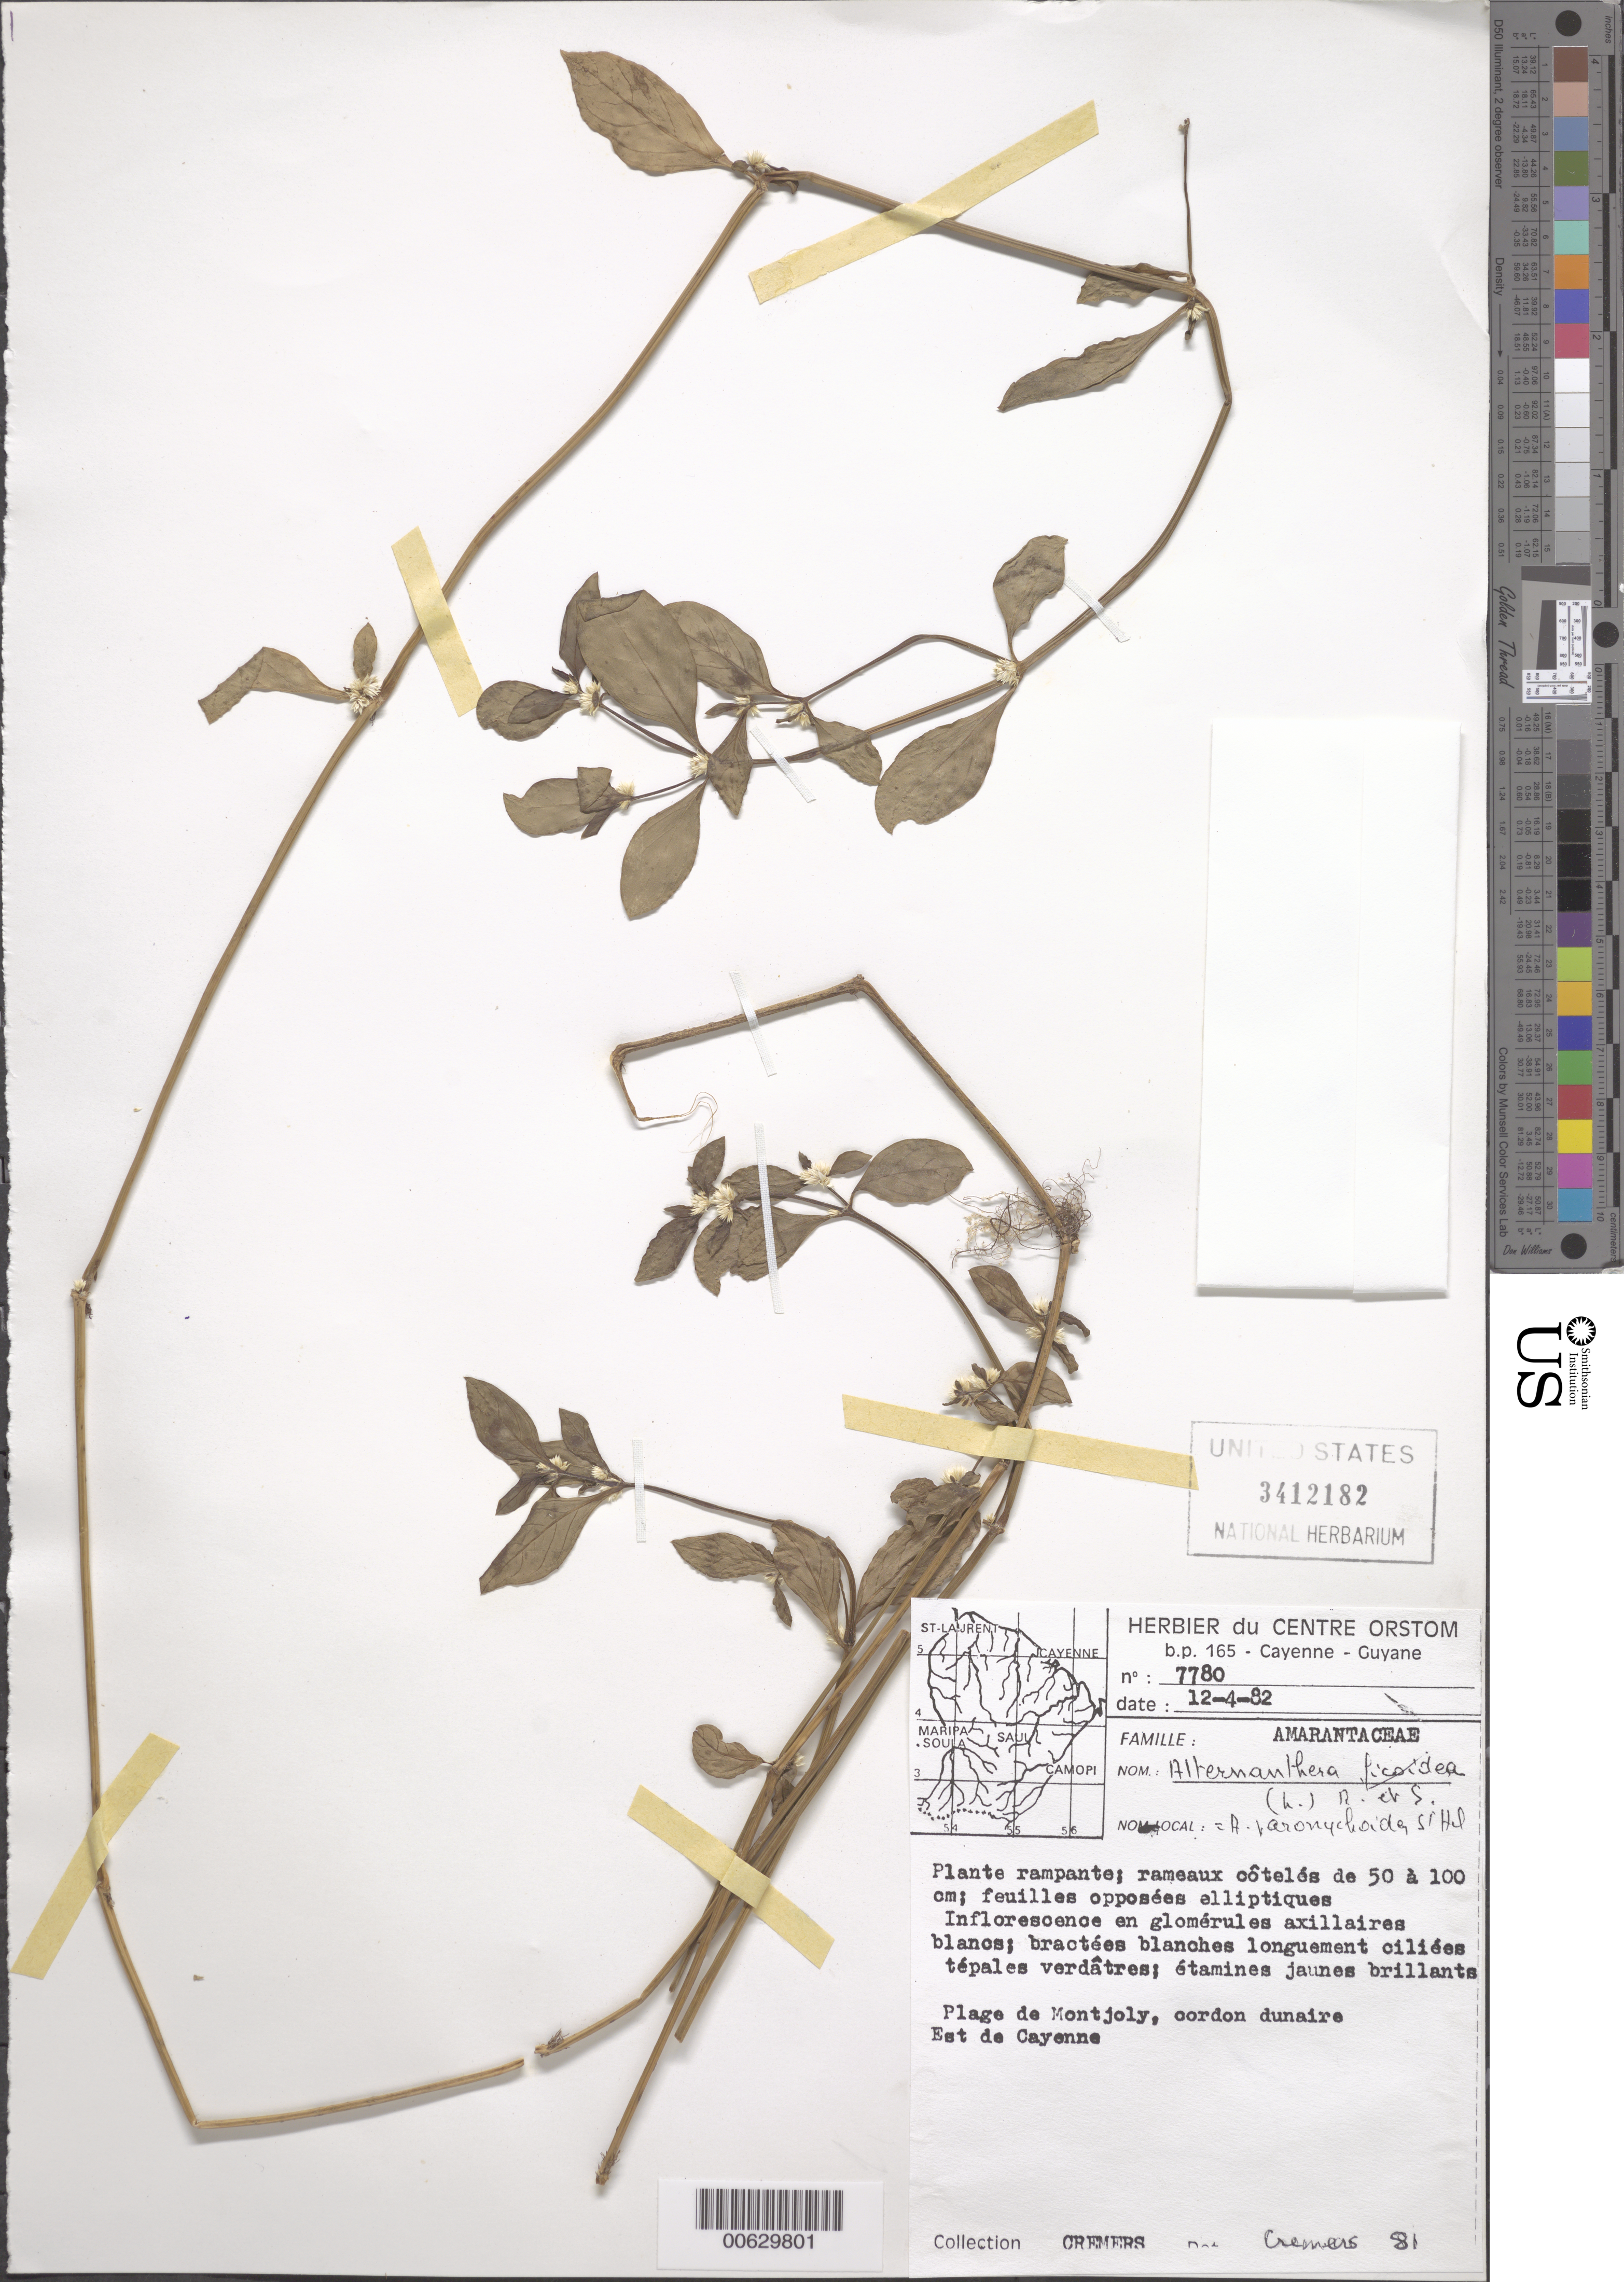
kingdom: Plantae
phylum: Tracheophyta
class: Magnoliopsida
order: Caryophyllales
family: Amaranthaceae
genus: Alternanthera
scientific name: Alternanthera paronychioides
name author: A. St.-Hil.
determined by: Cremers, Georges A.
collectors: G. Cremers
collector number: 7780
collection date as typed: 12-Apr-82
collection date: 1982-04-12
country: French Guiana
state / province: Cayenne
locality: Cayenne, est de, plage de Montjoly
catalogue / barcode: US 3412182